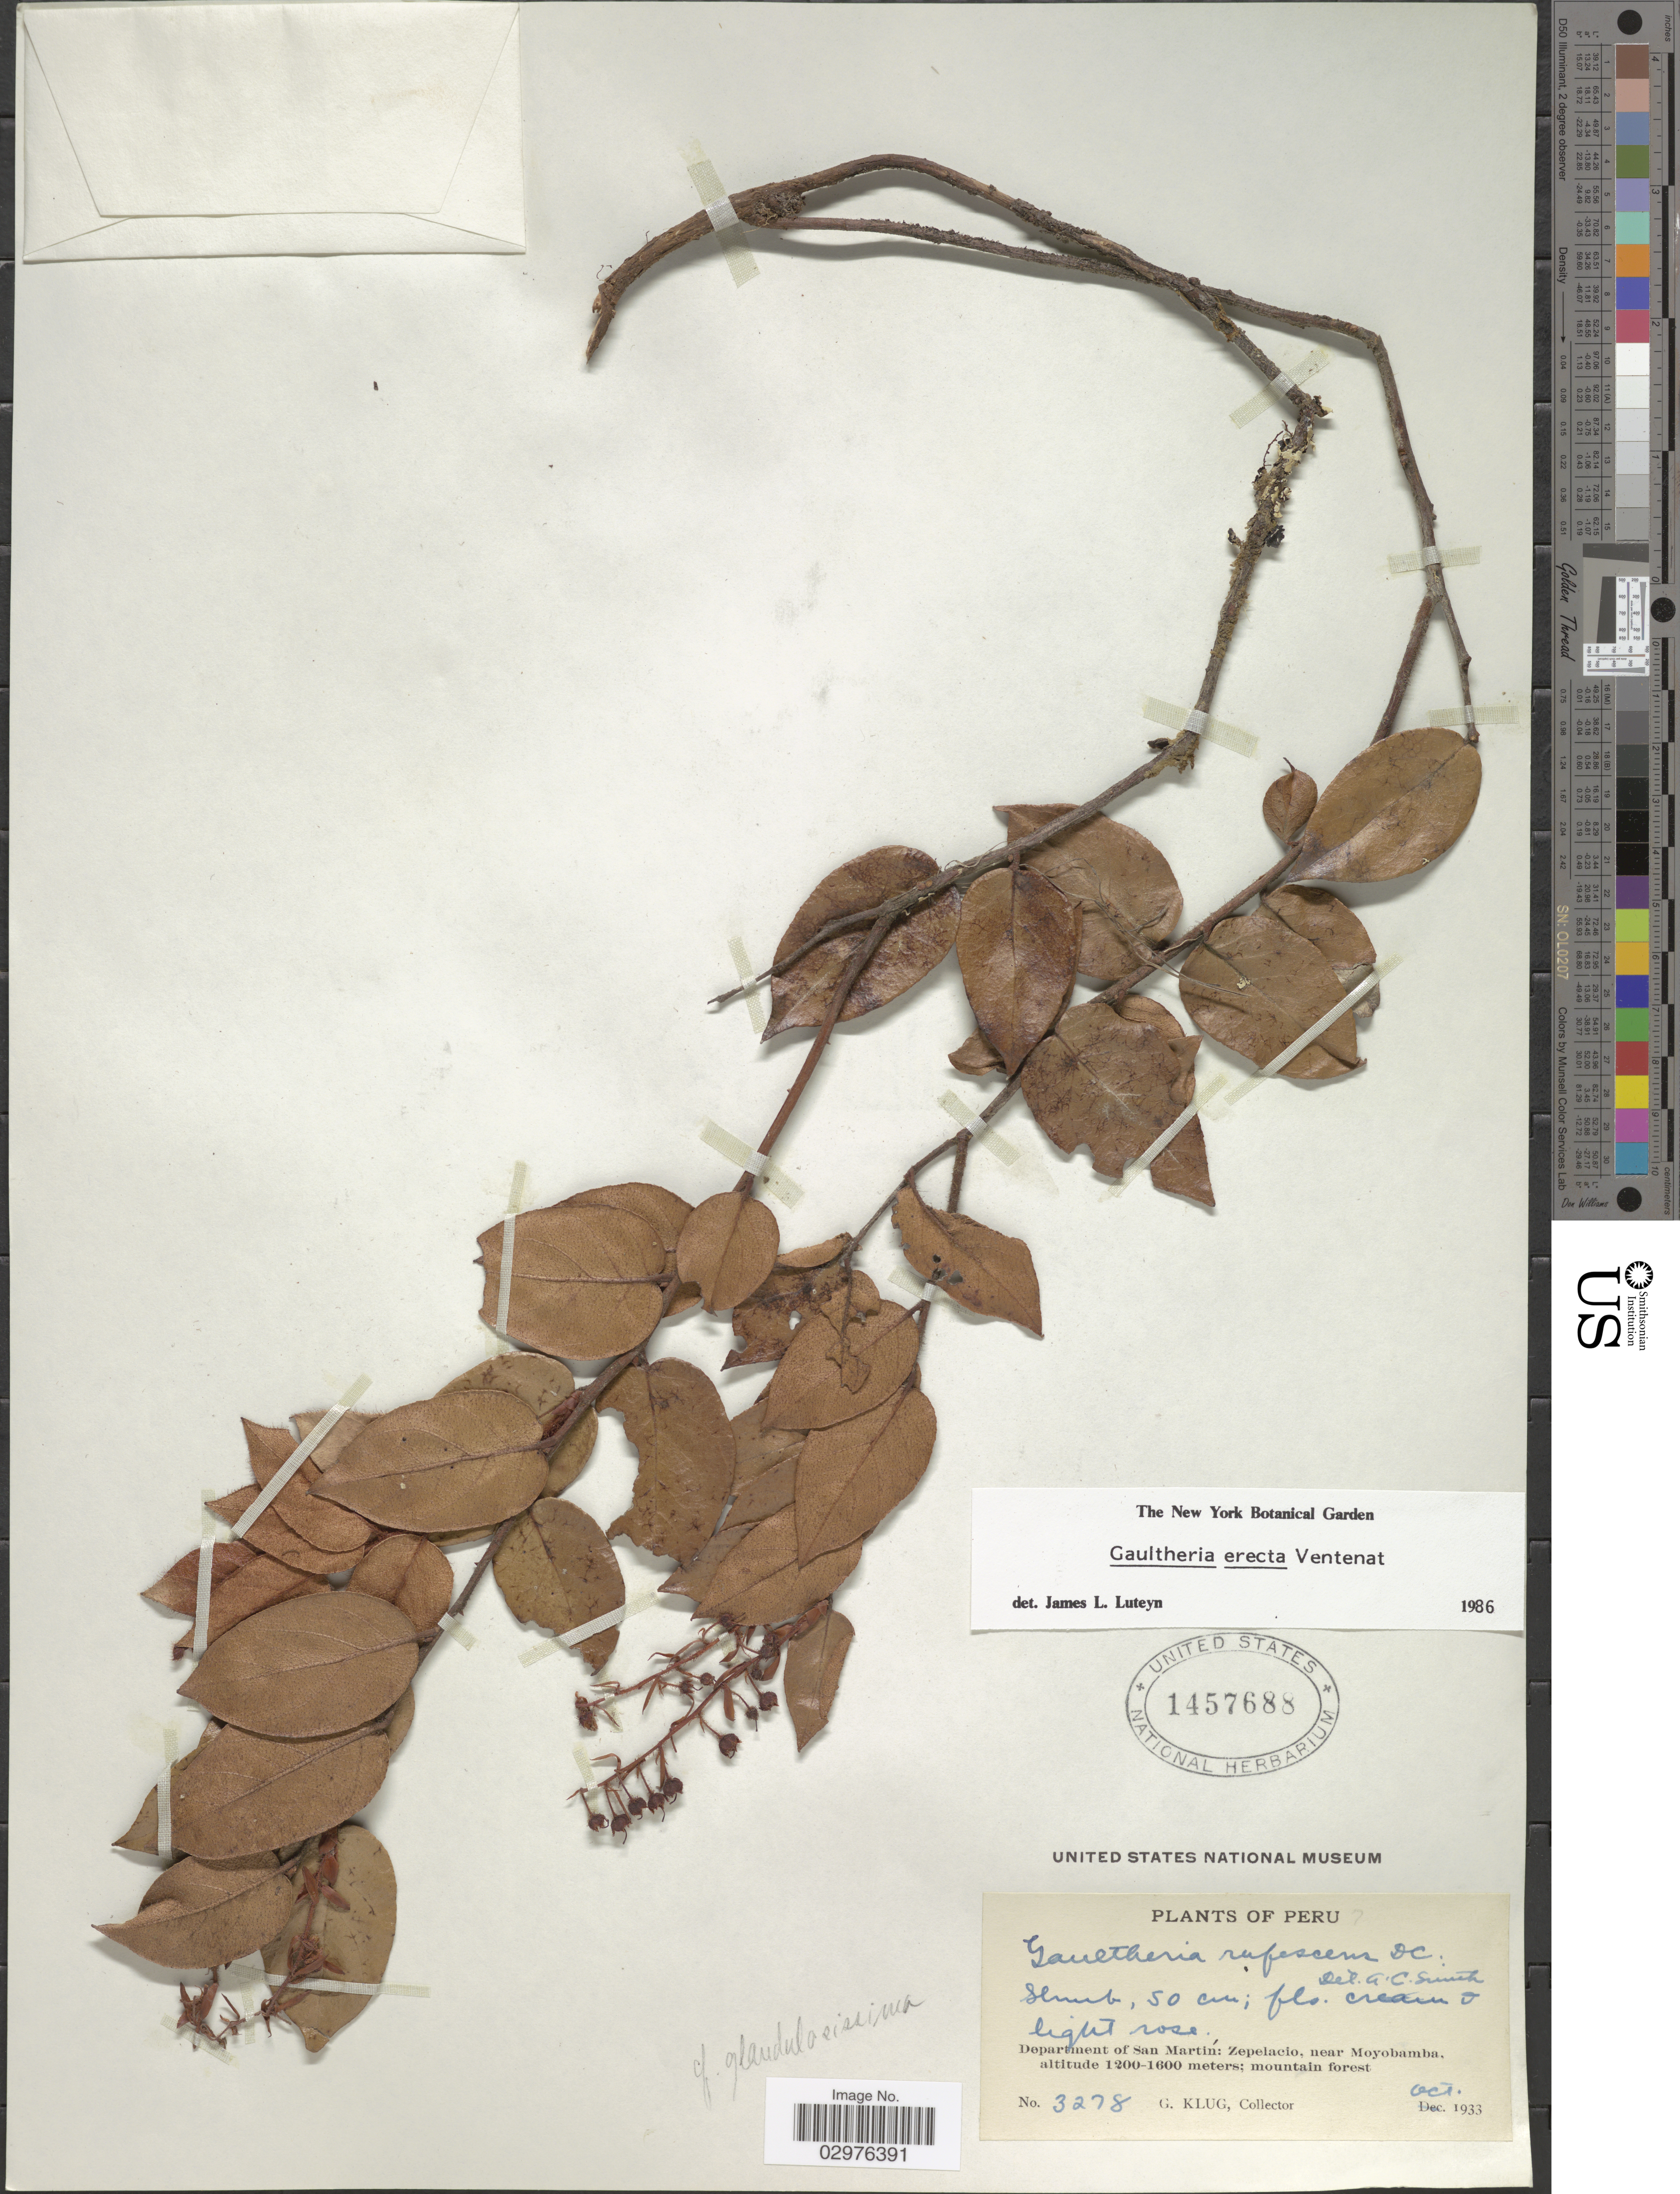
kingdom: Plantae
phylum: Tracheophyta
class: Magnoliopsida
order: Ericales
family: Ericaceae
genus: Gaultheria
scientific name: Gaultheria erecta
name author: Vent.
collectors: G. Klug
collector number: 3278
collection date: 1933-10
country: Peru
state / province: San Martín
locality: Department of San Martín: Zepelacio, near Moyobamba; mountain forest.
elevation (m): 1200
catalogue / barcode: US 1457688